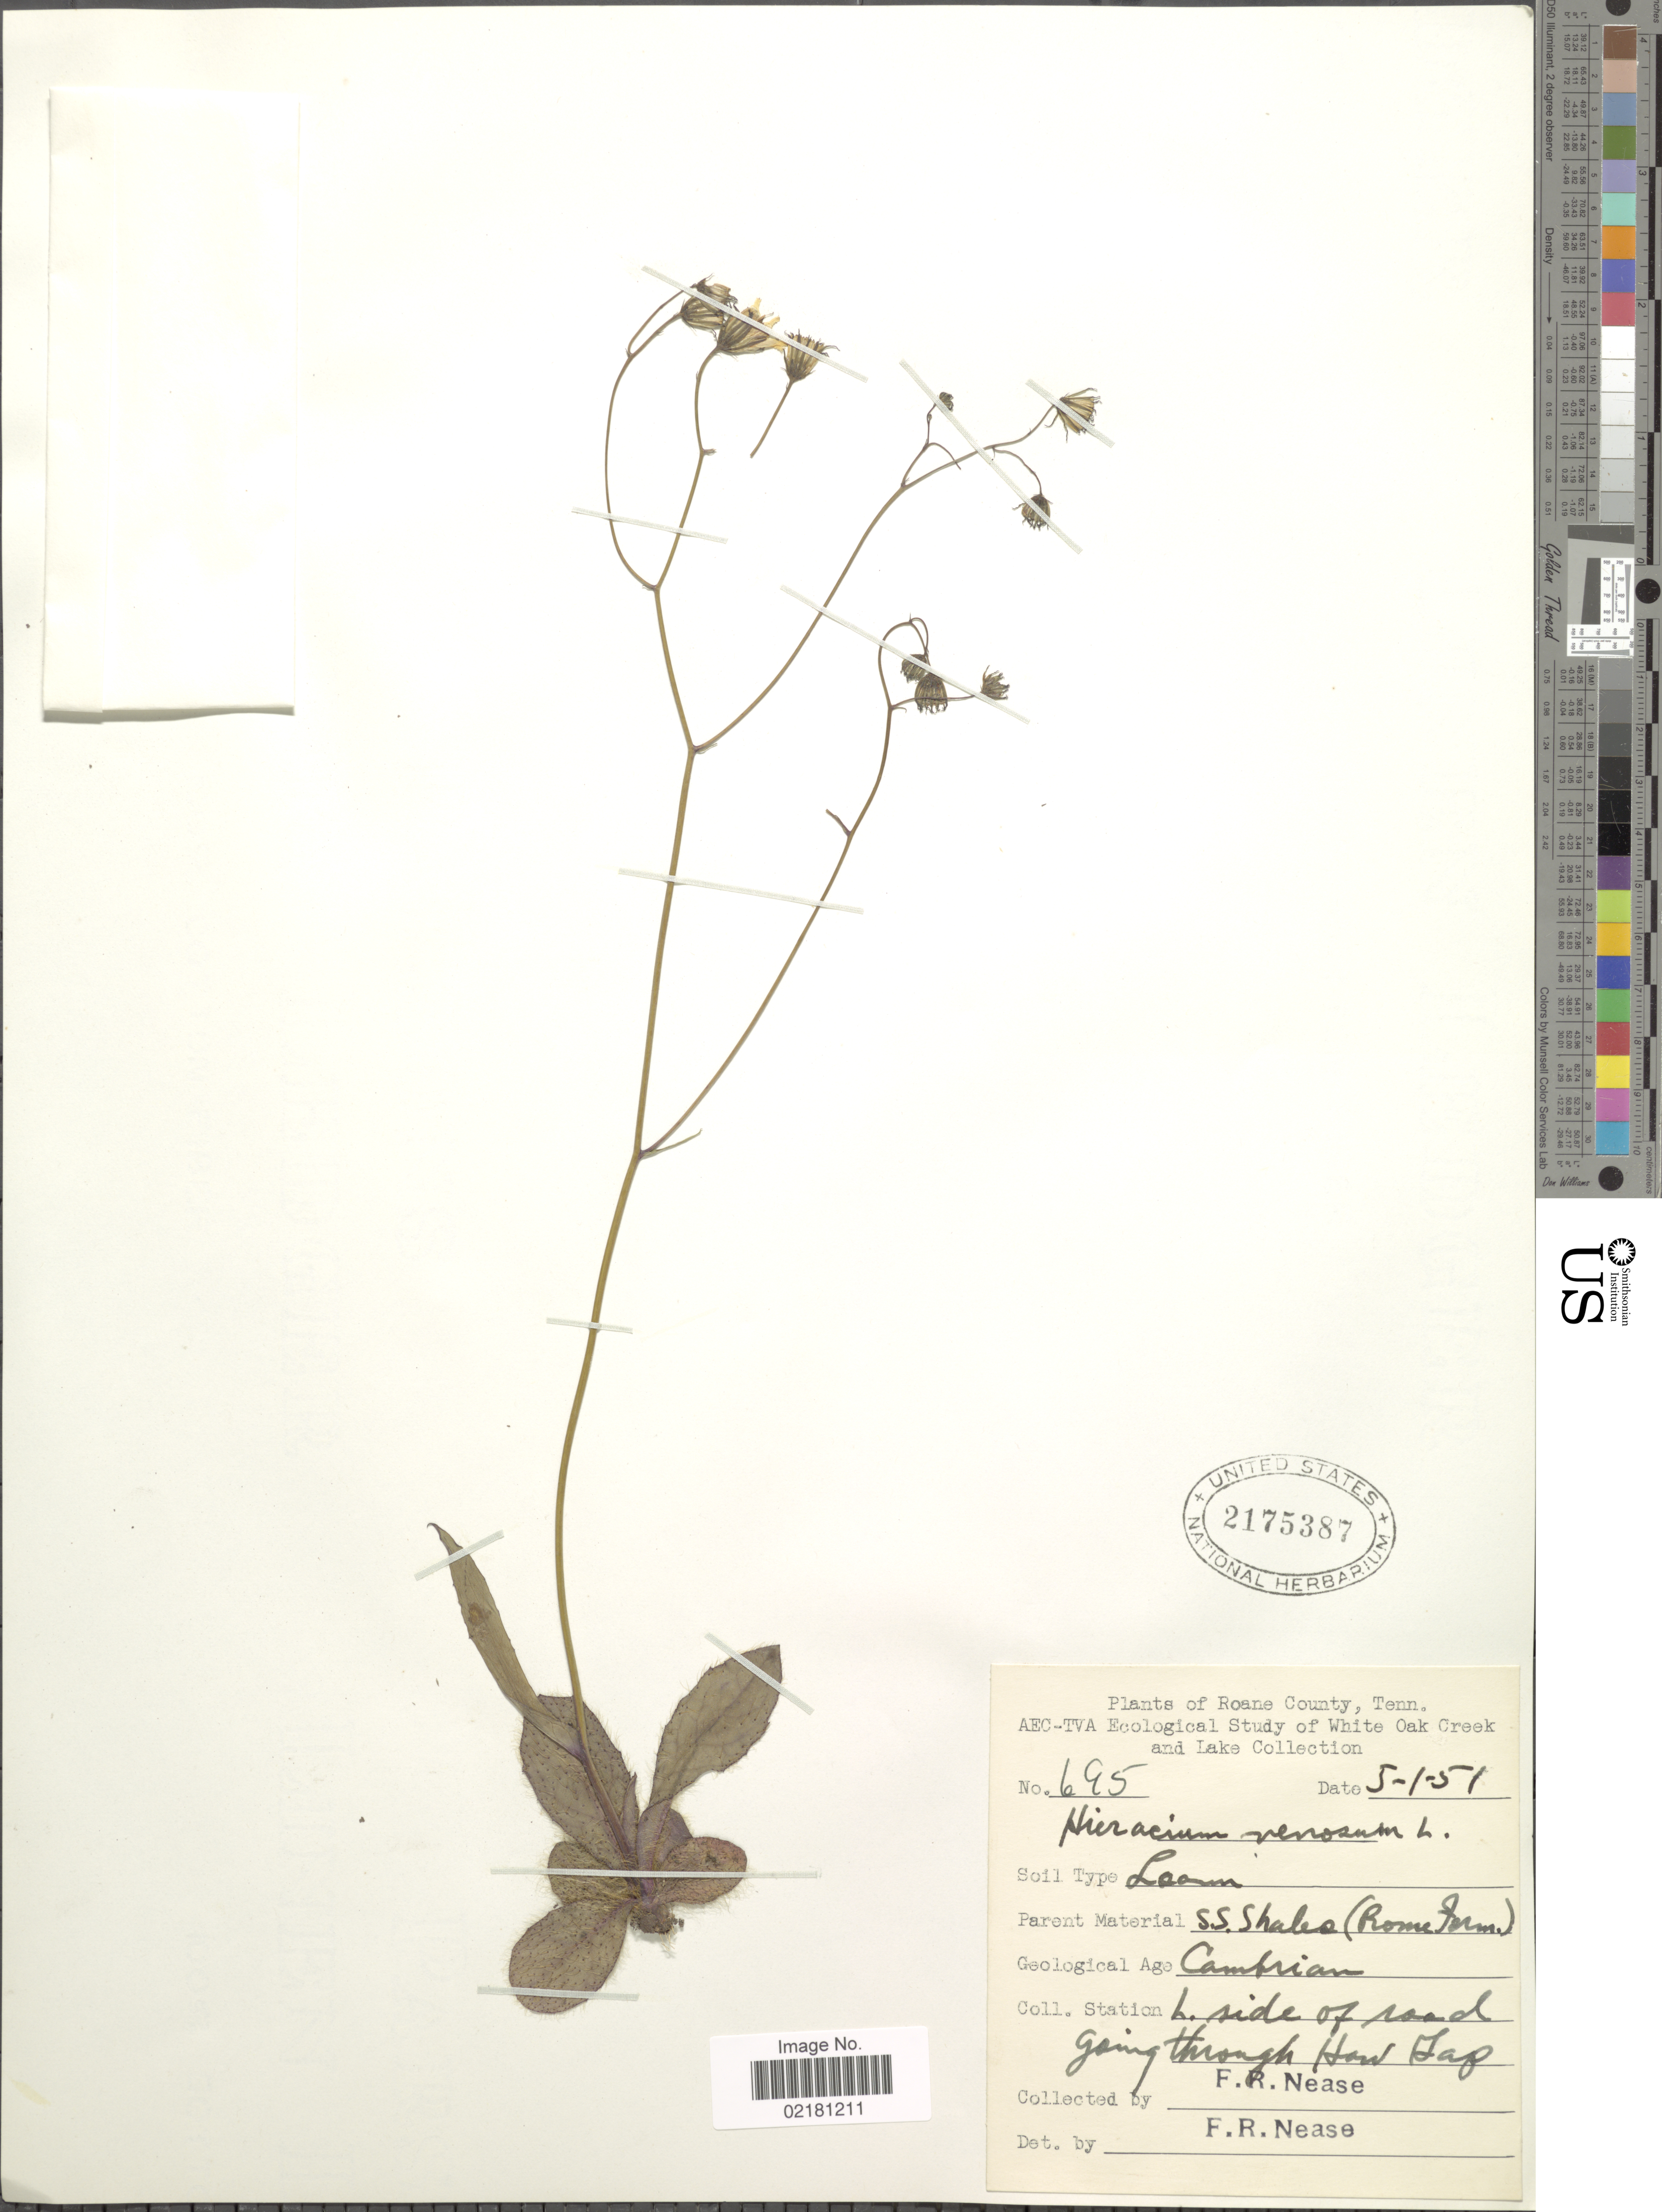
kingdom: Plantae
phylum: Tracheophyta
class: Magnoliopsida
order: Asterales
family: Asteraceae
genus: Hieracium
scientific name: Hieracium venosum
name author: L.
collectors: F. Nease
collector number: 695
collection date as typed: Transcribed d/m/y: 1/5/51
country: United States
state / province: Tennessee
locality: Roane County, Tenn. AEC-TVA Ecological Study of White Oak Creek and Lake Collection. L. side of road going through How Gap.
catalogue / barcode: US 2175387